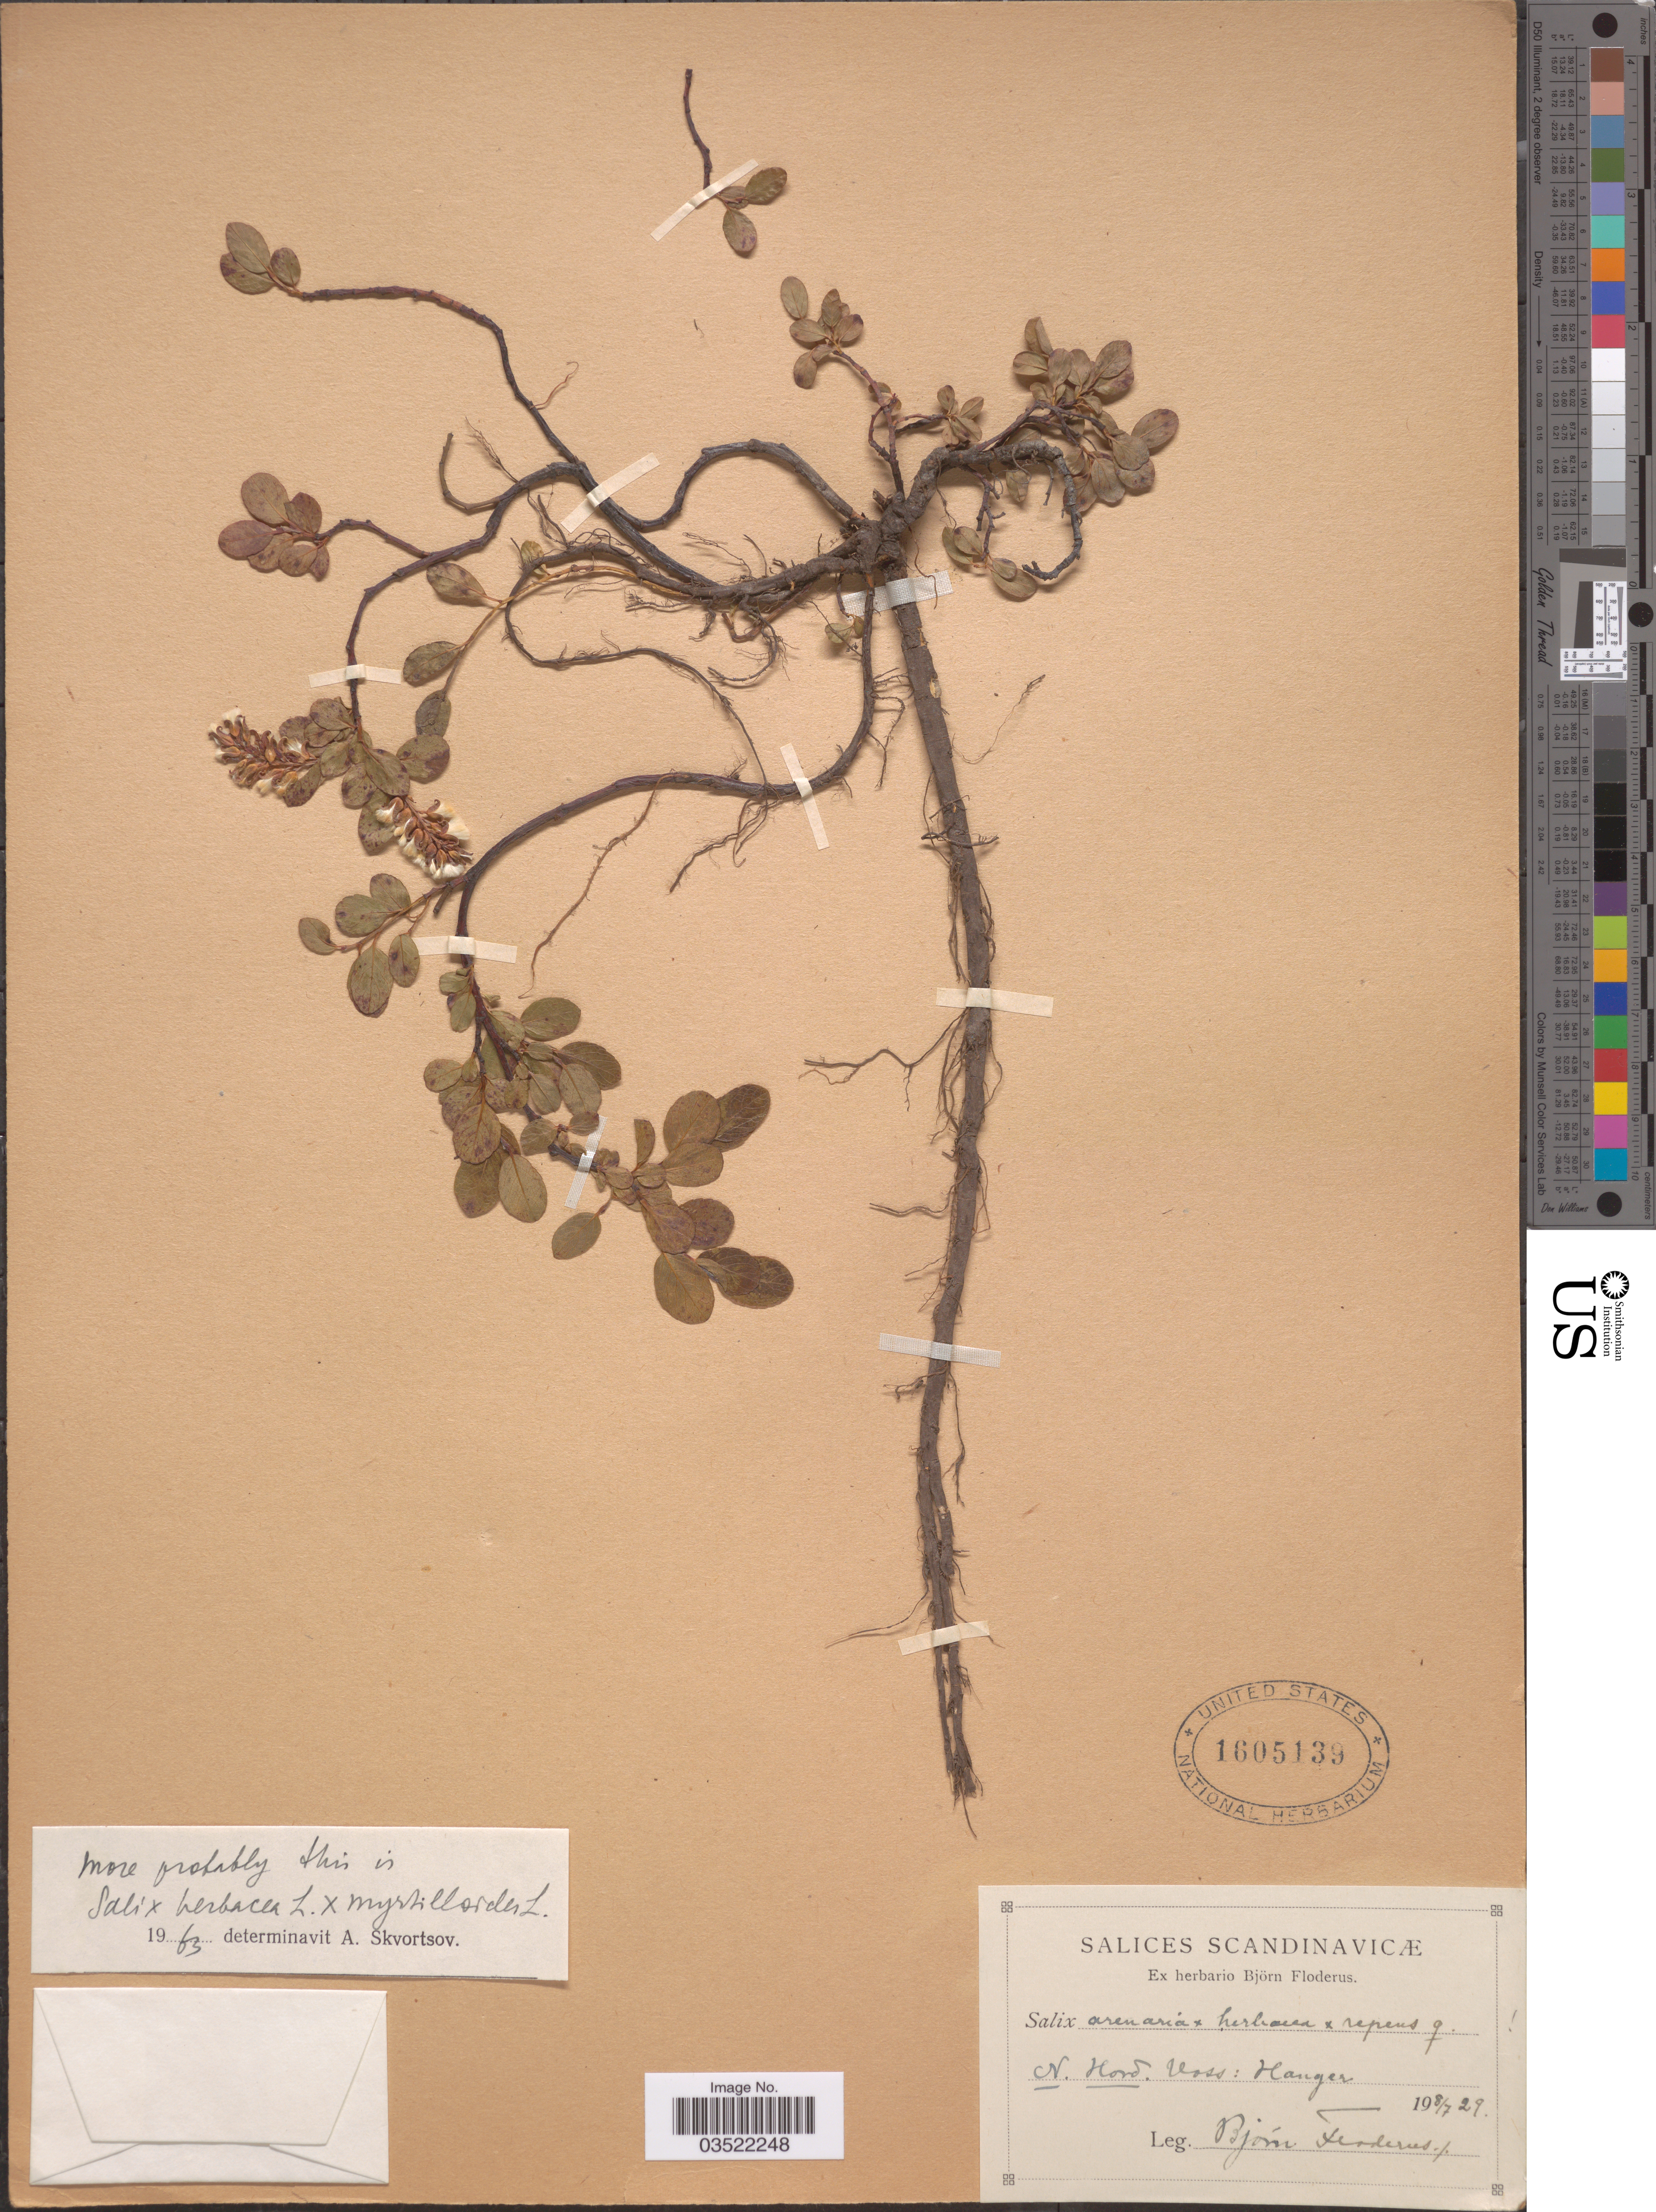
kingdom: Plantae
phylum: Tracheophyta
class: Magnoliopsida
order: Malpighiales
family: Salicaceae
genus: Salix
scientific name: Salix herbacea x S. myrtilloides L.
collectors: B. G. O. Floderus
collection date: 1929-07-08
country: Norway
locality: Scandinavicæ. N. Hord. Voss: Hanger.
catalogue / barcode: US 1605139